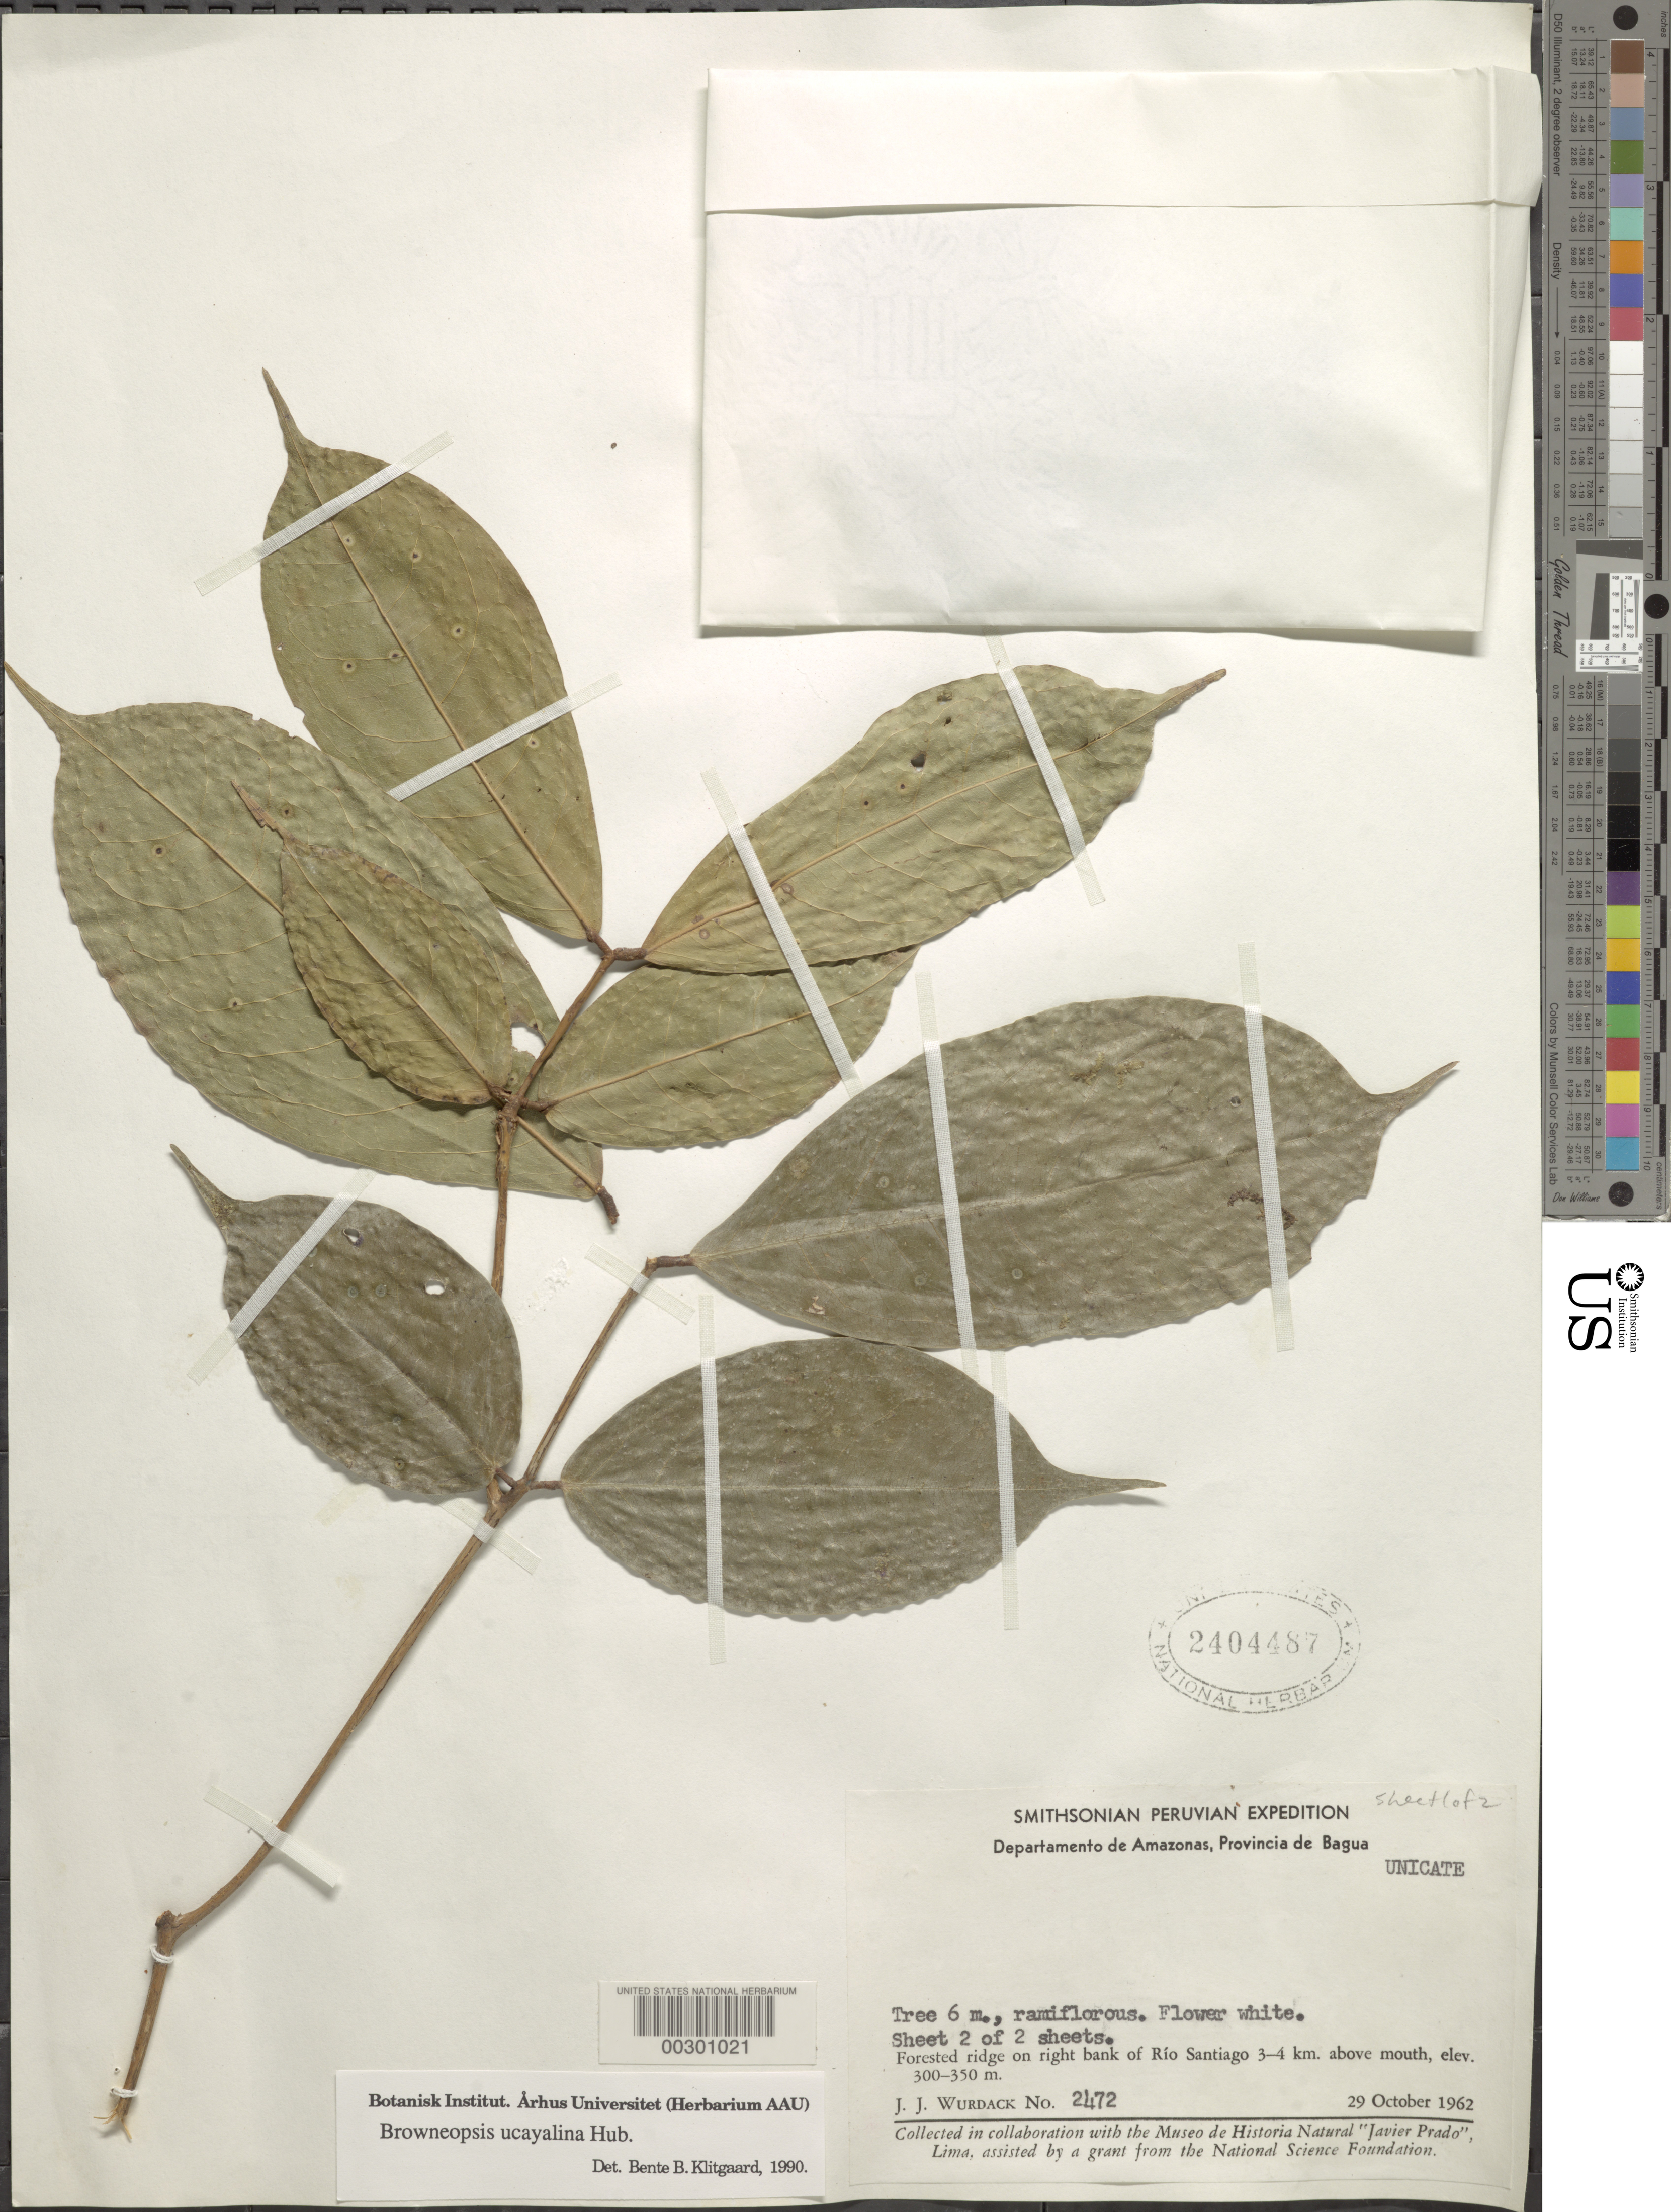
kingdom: Plantae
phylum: Tracheophyta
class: Magnoliopsida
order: Fabales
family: Fabaceae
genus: Browneopsis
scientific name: Browneopsis ucayalina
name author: (Huber) Ducke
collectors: J. J. Wurdack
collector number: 2472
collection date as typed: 29 Oct 1962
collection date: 1962-10-29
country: Peru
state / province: Amazonas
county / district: Bagua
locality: on right bank of Río Santiago, 3 - 4 km above mouth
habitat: Forested ridge on bank of river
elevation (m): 300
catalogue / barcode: US 2404487